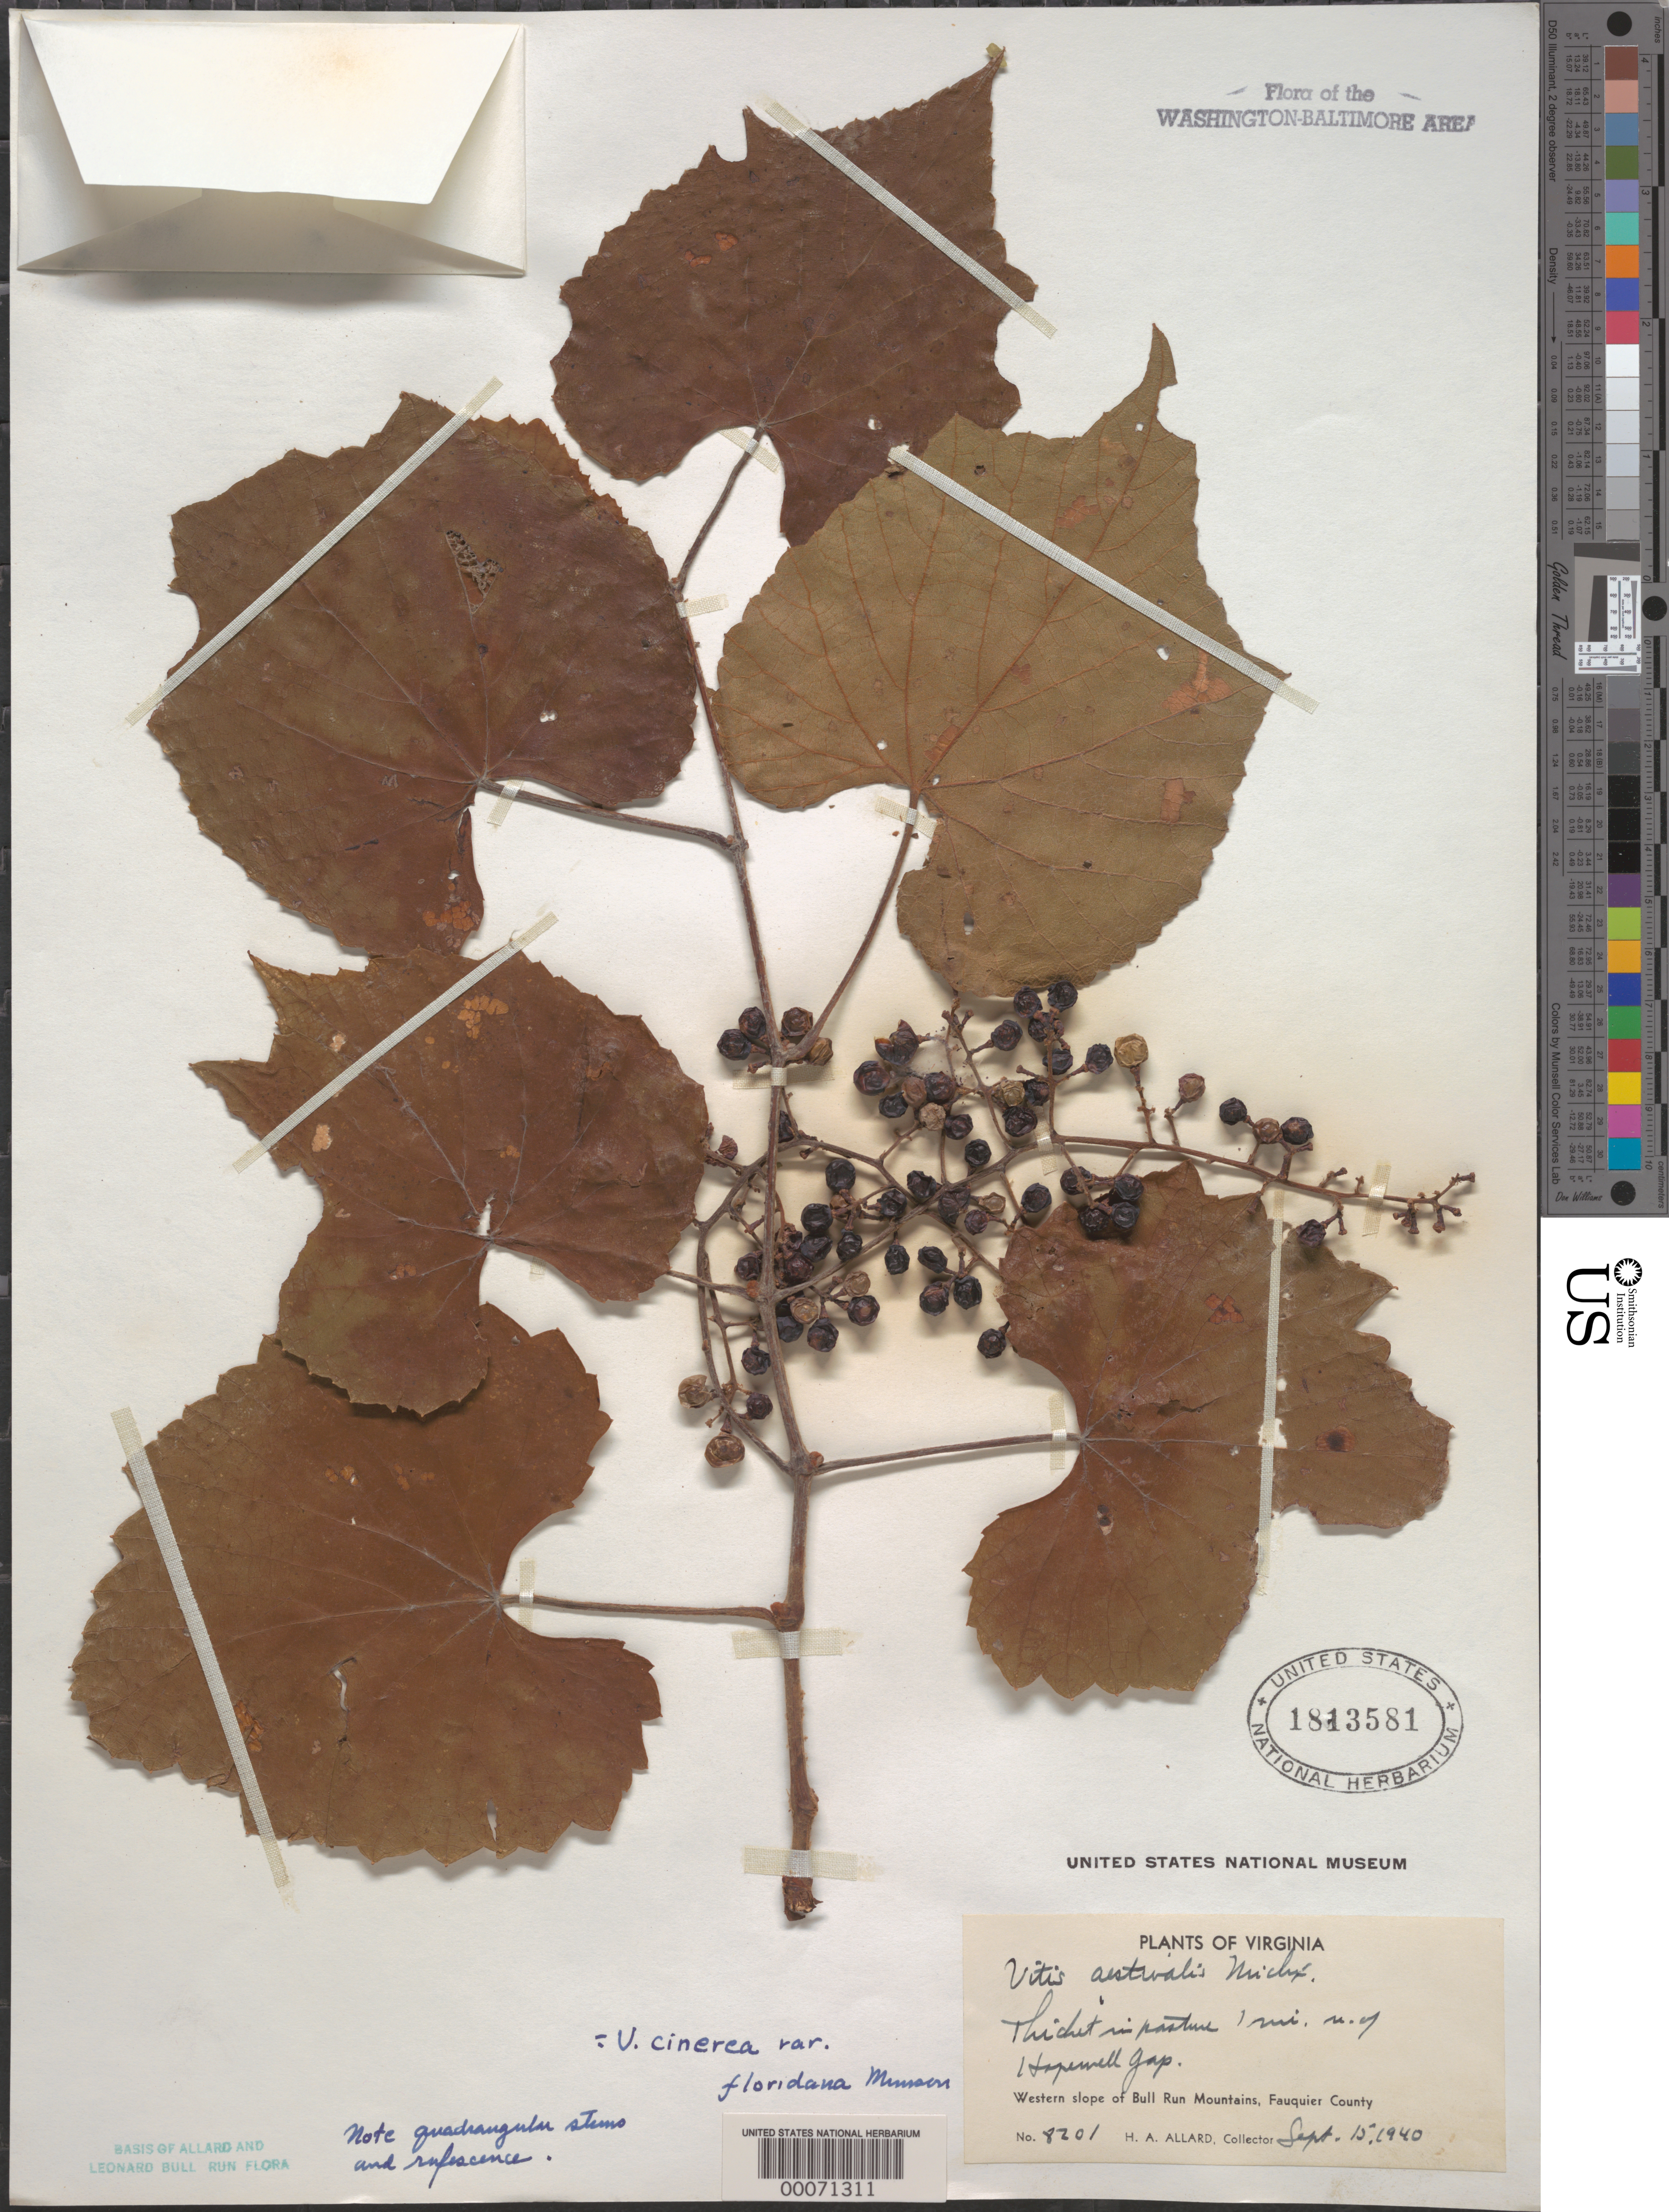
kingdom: Plantae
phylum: Tracheophyta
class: Magnoliopsida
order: Vitales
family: Vitaceae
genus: Vitis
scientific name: Vitis cinerea var. floridana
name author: Munson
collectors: H. A. Allard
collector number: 8201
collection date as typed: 15 Sep 1940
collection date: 1940-09-15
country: United States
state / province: Virginia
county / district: Fauquier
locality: North of Hopewell Gap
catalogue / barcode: US 1813581